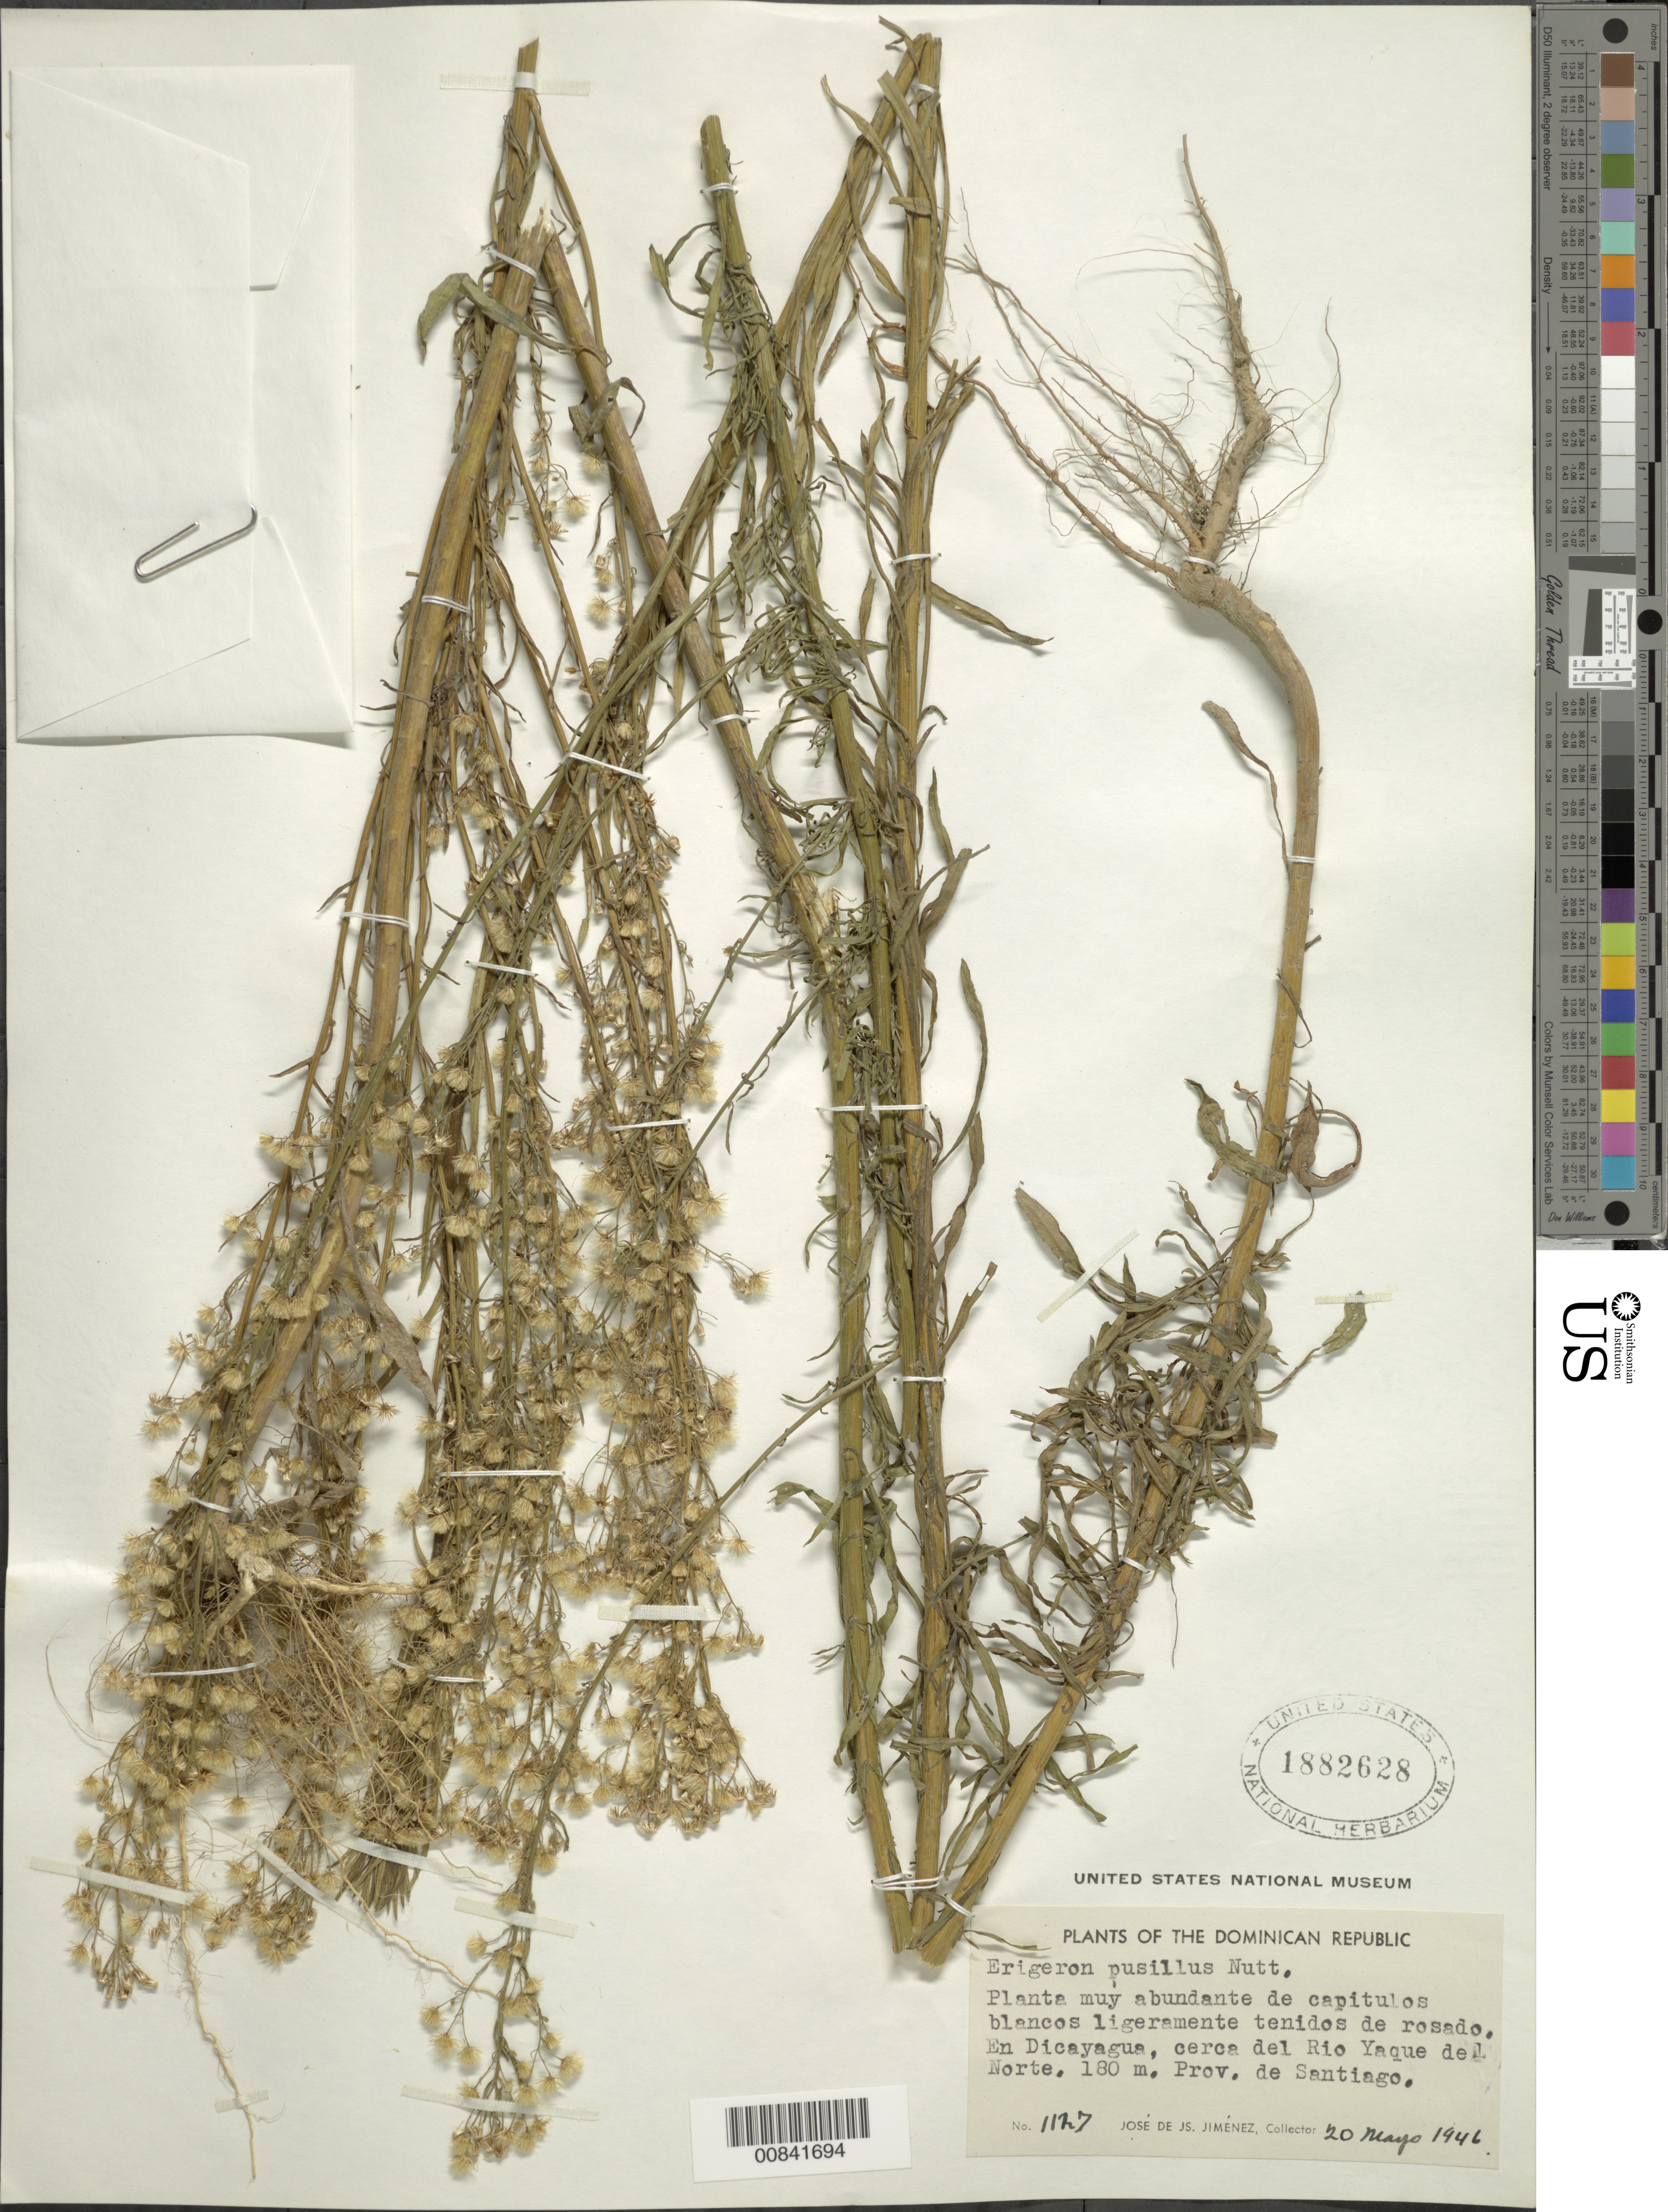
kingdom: Plantae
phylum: Tracheophyta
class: Magnoliopsida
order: Asterales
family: Asteraceae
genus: Conyza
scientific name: Conyza canadensis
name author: (L.) Cronq.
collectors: J. J. Jiménez Almonte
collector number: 1127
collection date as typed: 20 May 1946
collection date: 1946-05-20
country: Dominican Republic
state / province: Santiago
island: Hispaniola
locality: Dicayagua, cerca del Rio Yaque del Norte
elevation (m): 180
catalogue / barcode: US 1882628